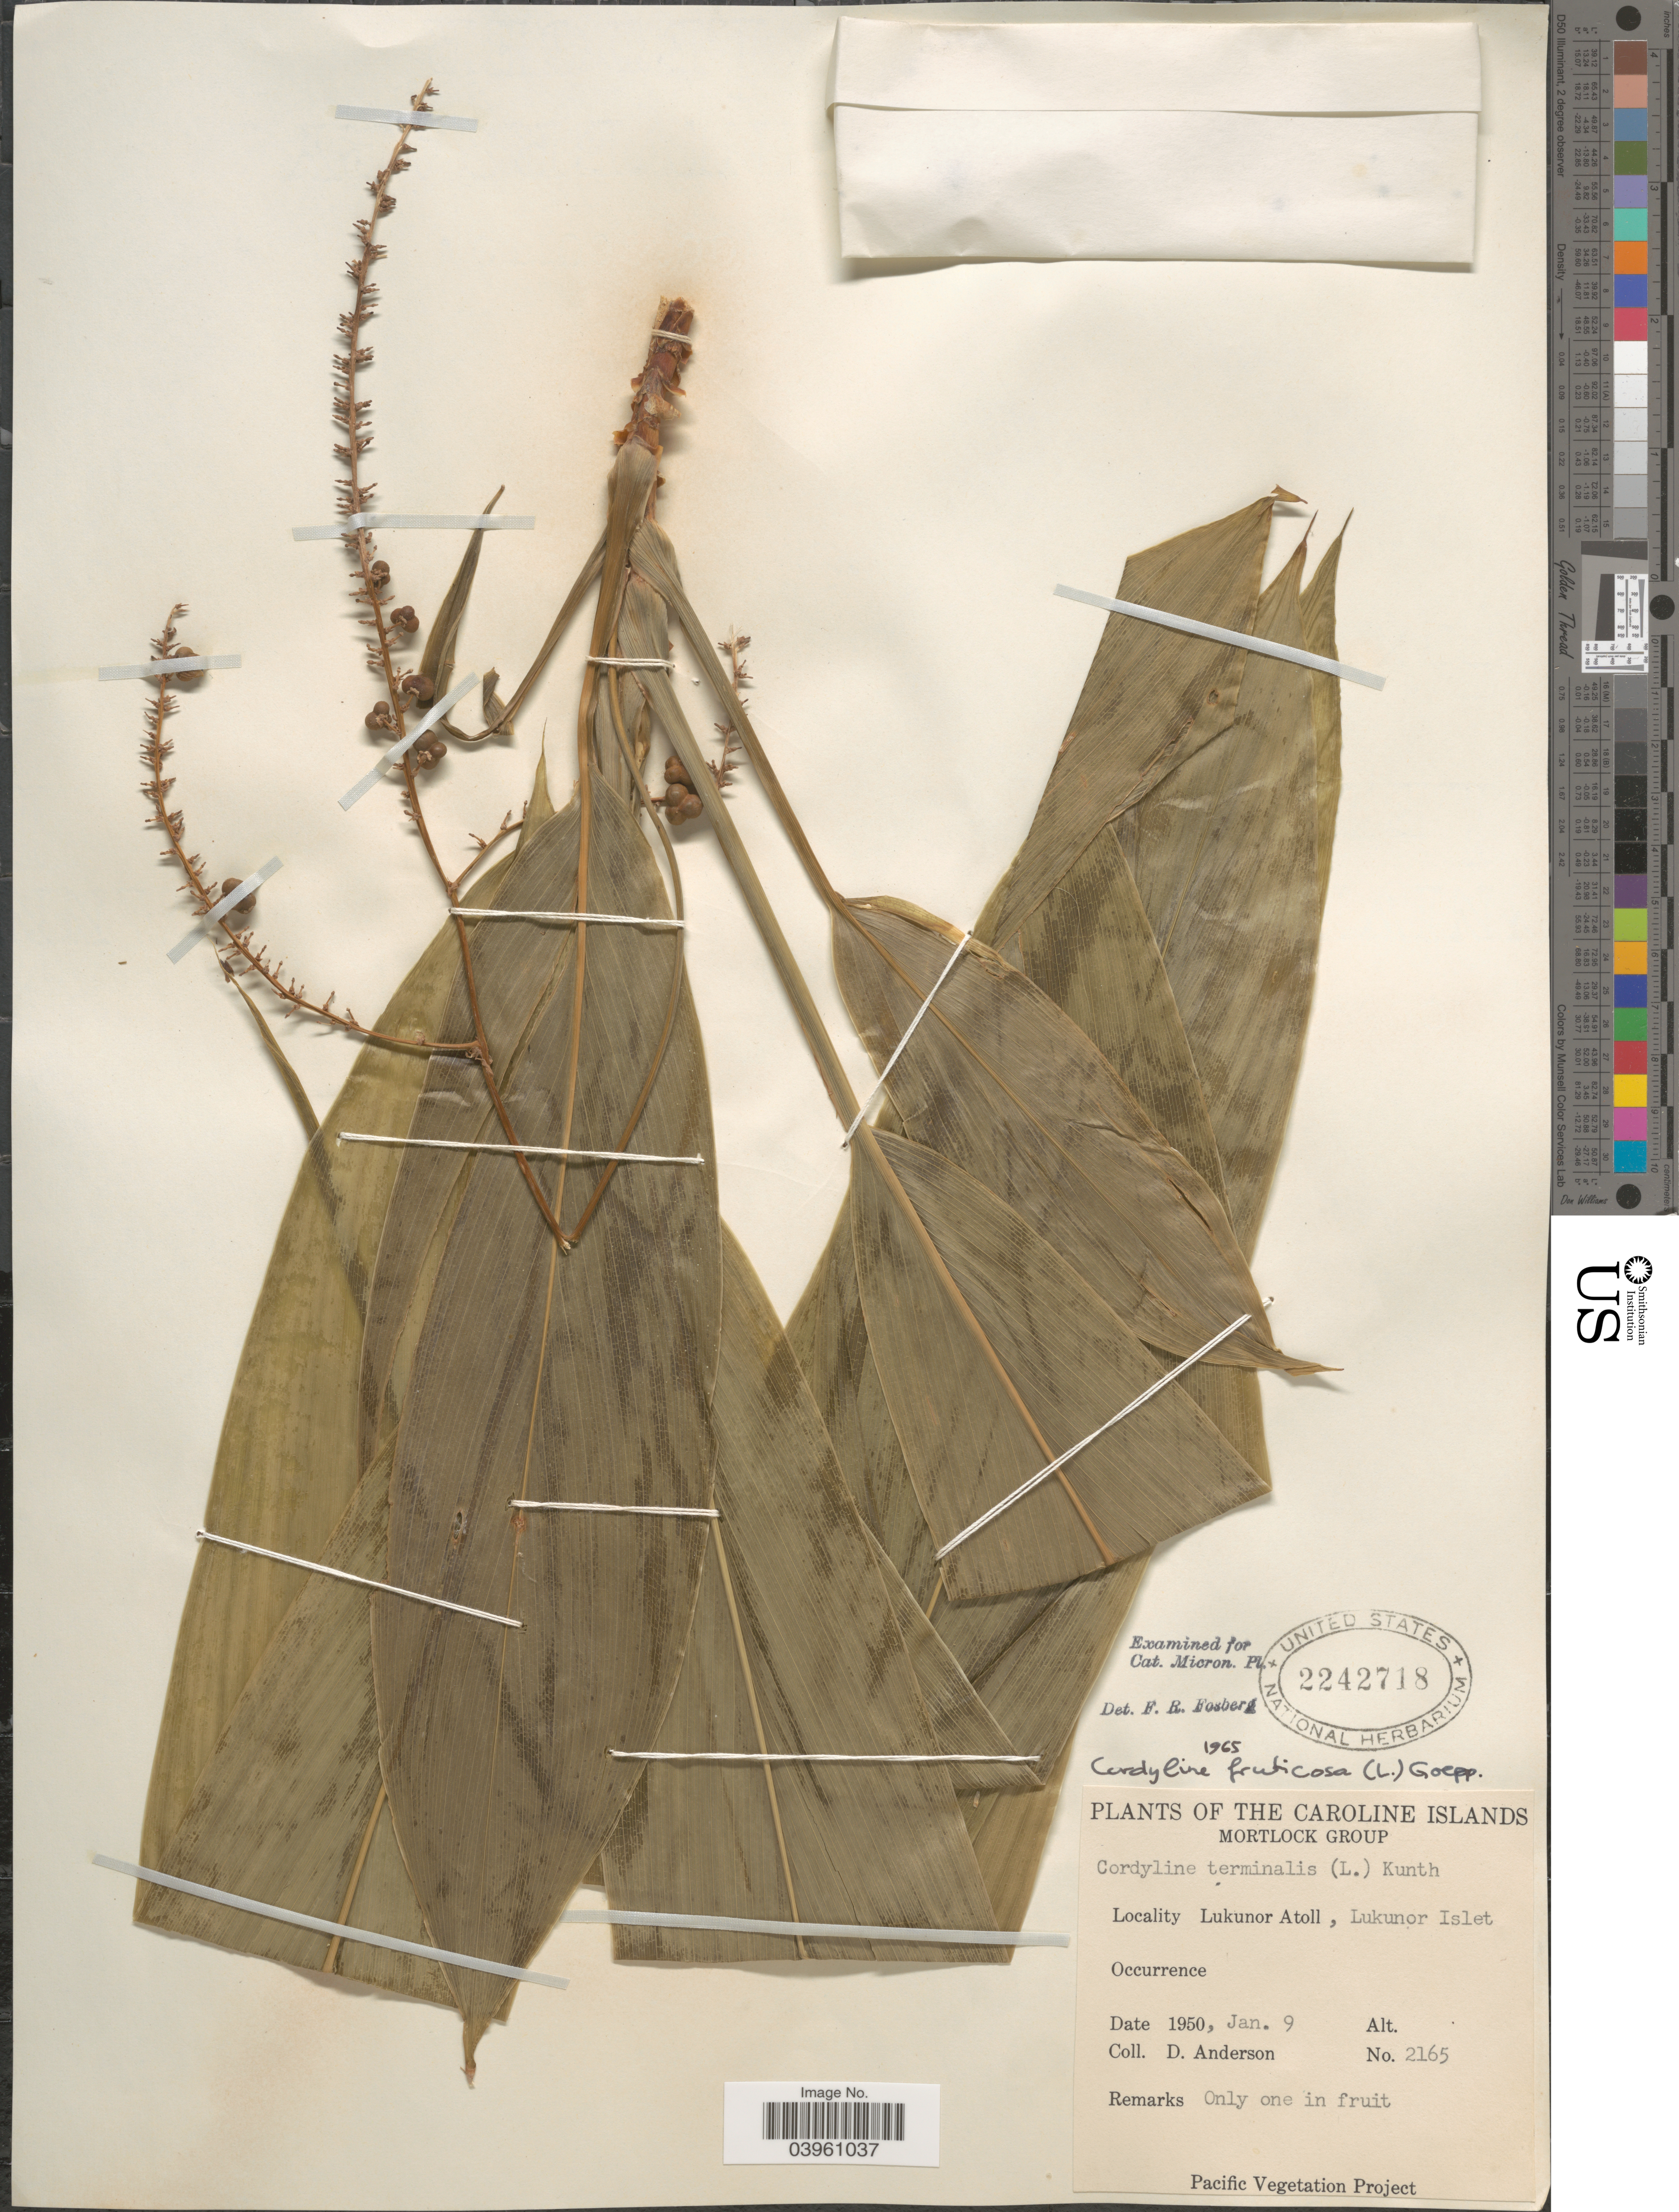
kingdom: Plantae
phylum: Tracheophyta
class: Liliopsida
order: Asparagales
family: Asparagaceae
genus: Cordyline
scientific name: Cordyline fruticosa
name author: (L.) A. Chev.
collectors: D. Anderson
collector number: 2165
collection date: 1950-01-09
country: Micronesia, Federated States of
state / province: Truk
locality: The Caroline Islands. Mortlock Group. Lukunor Atoll, Lukunor Islet.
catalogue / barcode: US 2242718